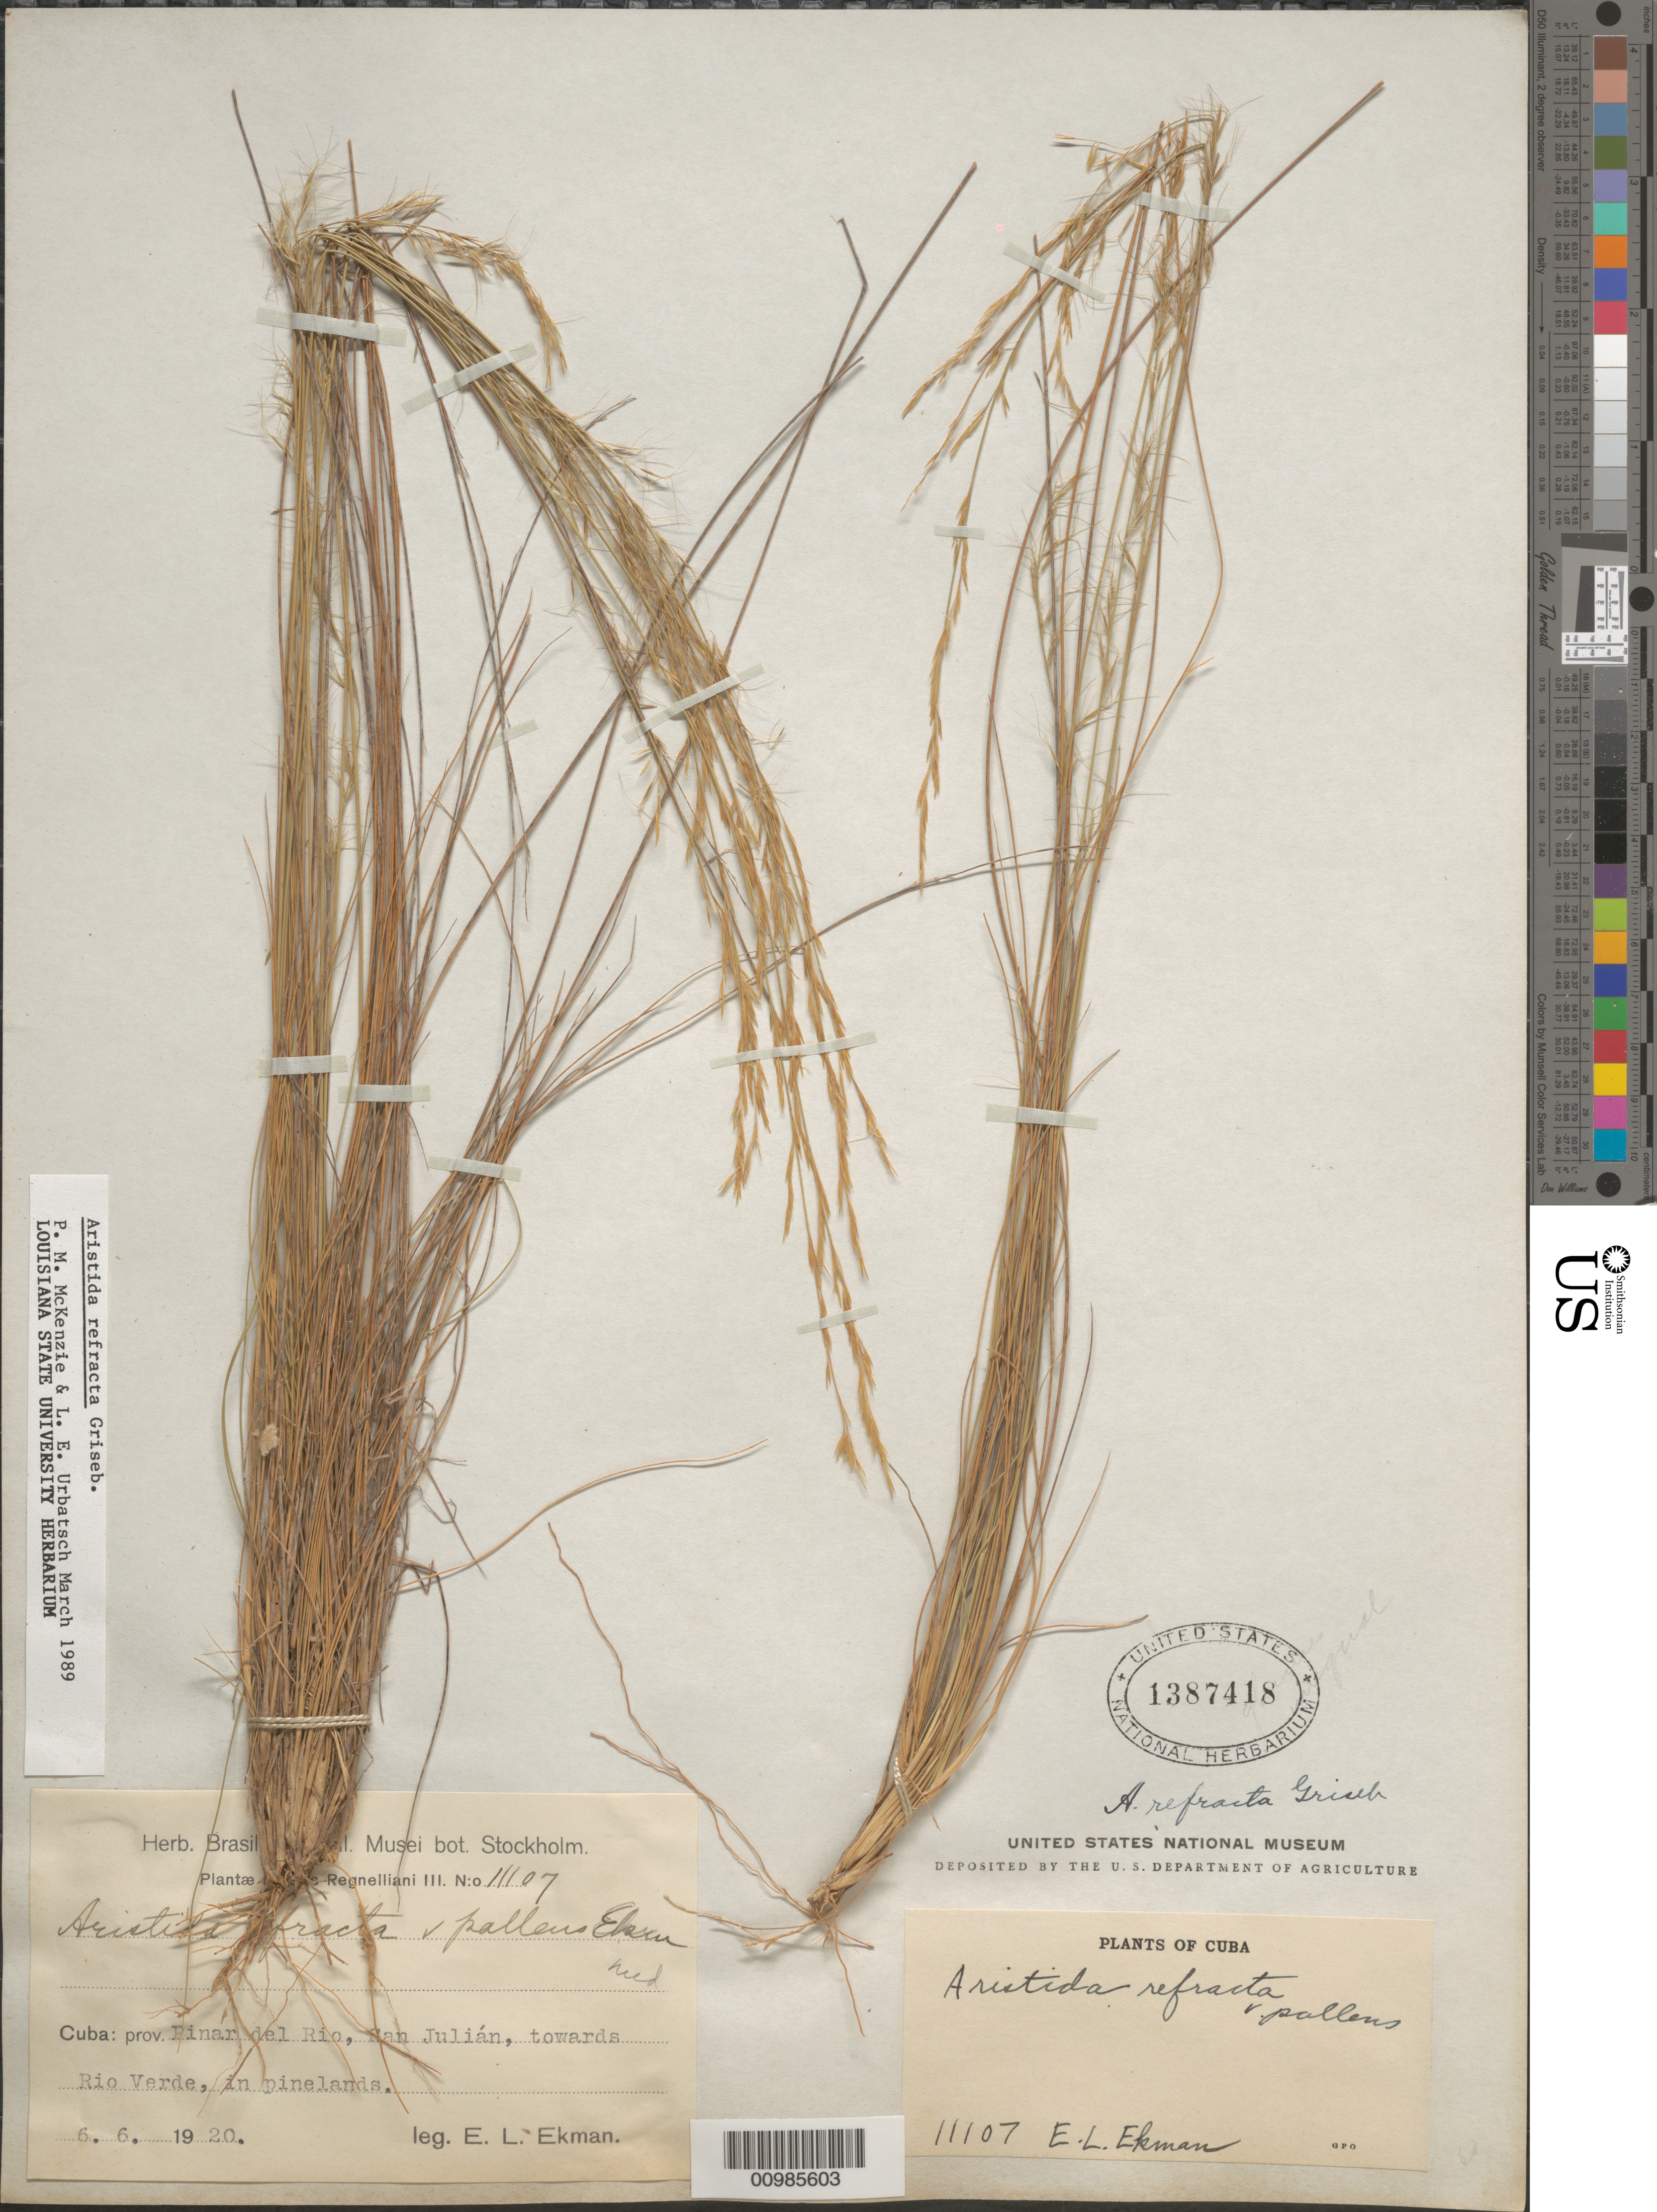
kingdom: Plantae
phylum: Tracheophyta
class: Liliopsida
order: Poales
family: Poaceae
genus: Aristida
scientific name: Aristida refracta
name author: Griseb.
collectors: E. L. Ekman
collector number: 11107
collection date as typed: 06 Jun 1920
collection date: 1920-06-06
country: Cuba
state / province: Pinar del Rio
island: Cuba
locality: San Julian towards Rio Verde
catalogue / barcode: US 1384718